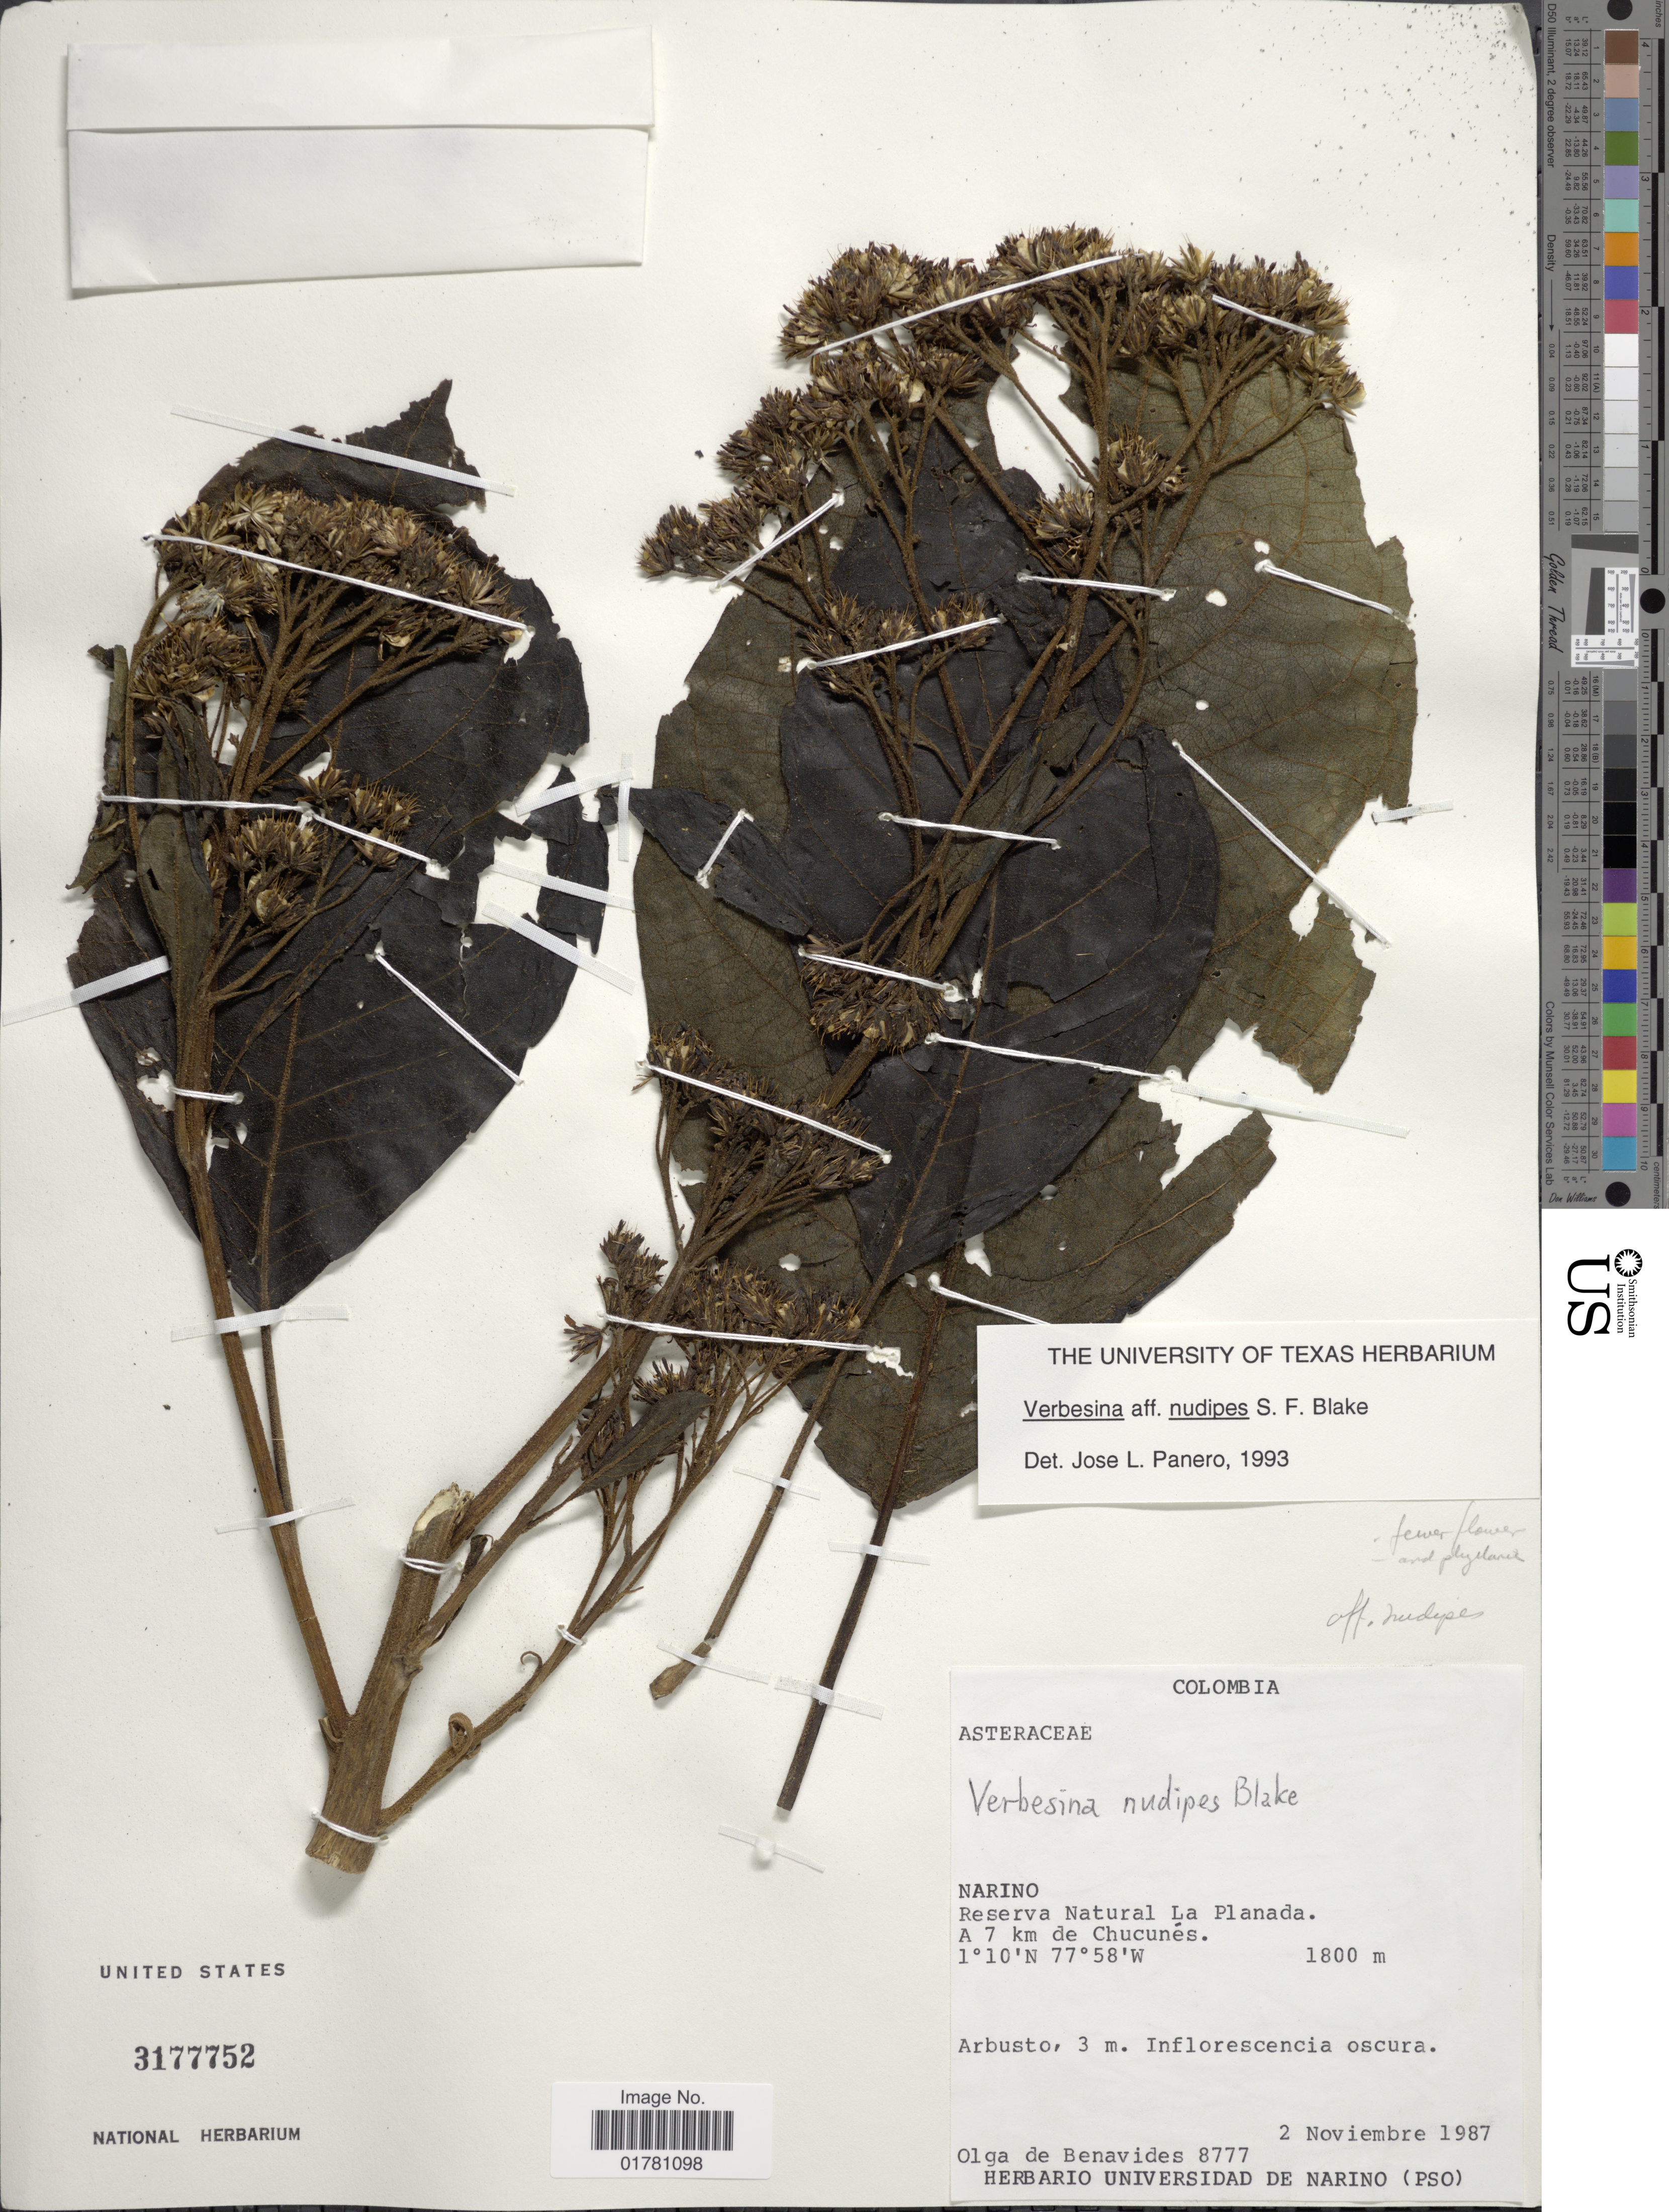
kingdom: Plantae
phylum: Tracheophyta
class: Magnoliopsida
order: Asterales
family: Asteraceae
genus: Verbesina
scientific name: Verbesina nudipes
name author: S.F. Blake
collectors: Olga S. de Benavides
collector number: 8777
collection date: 1987-11-02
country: Colombia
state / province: Nariño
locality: Reserva Natural La Planada. A 7 km de Chucunés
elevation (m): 1800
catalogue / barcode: US 3177752